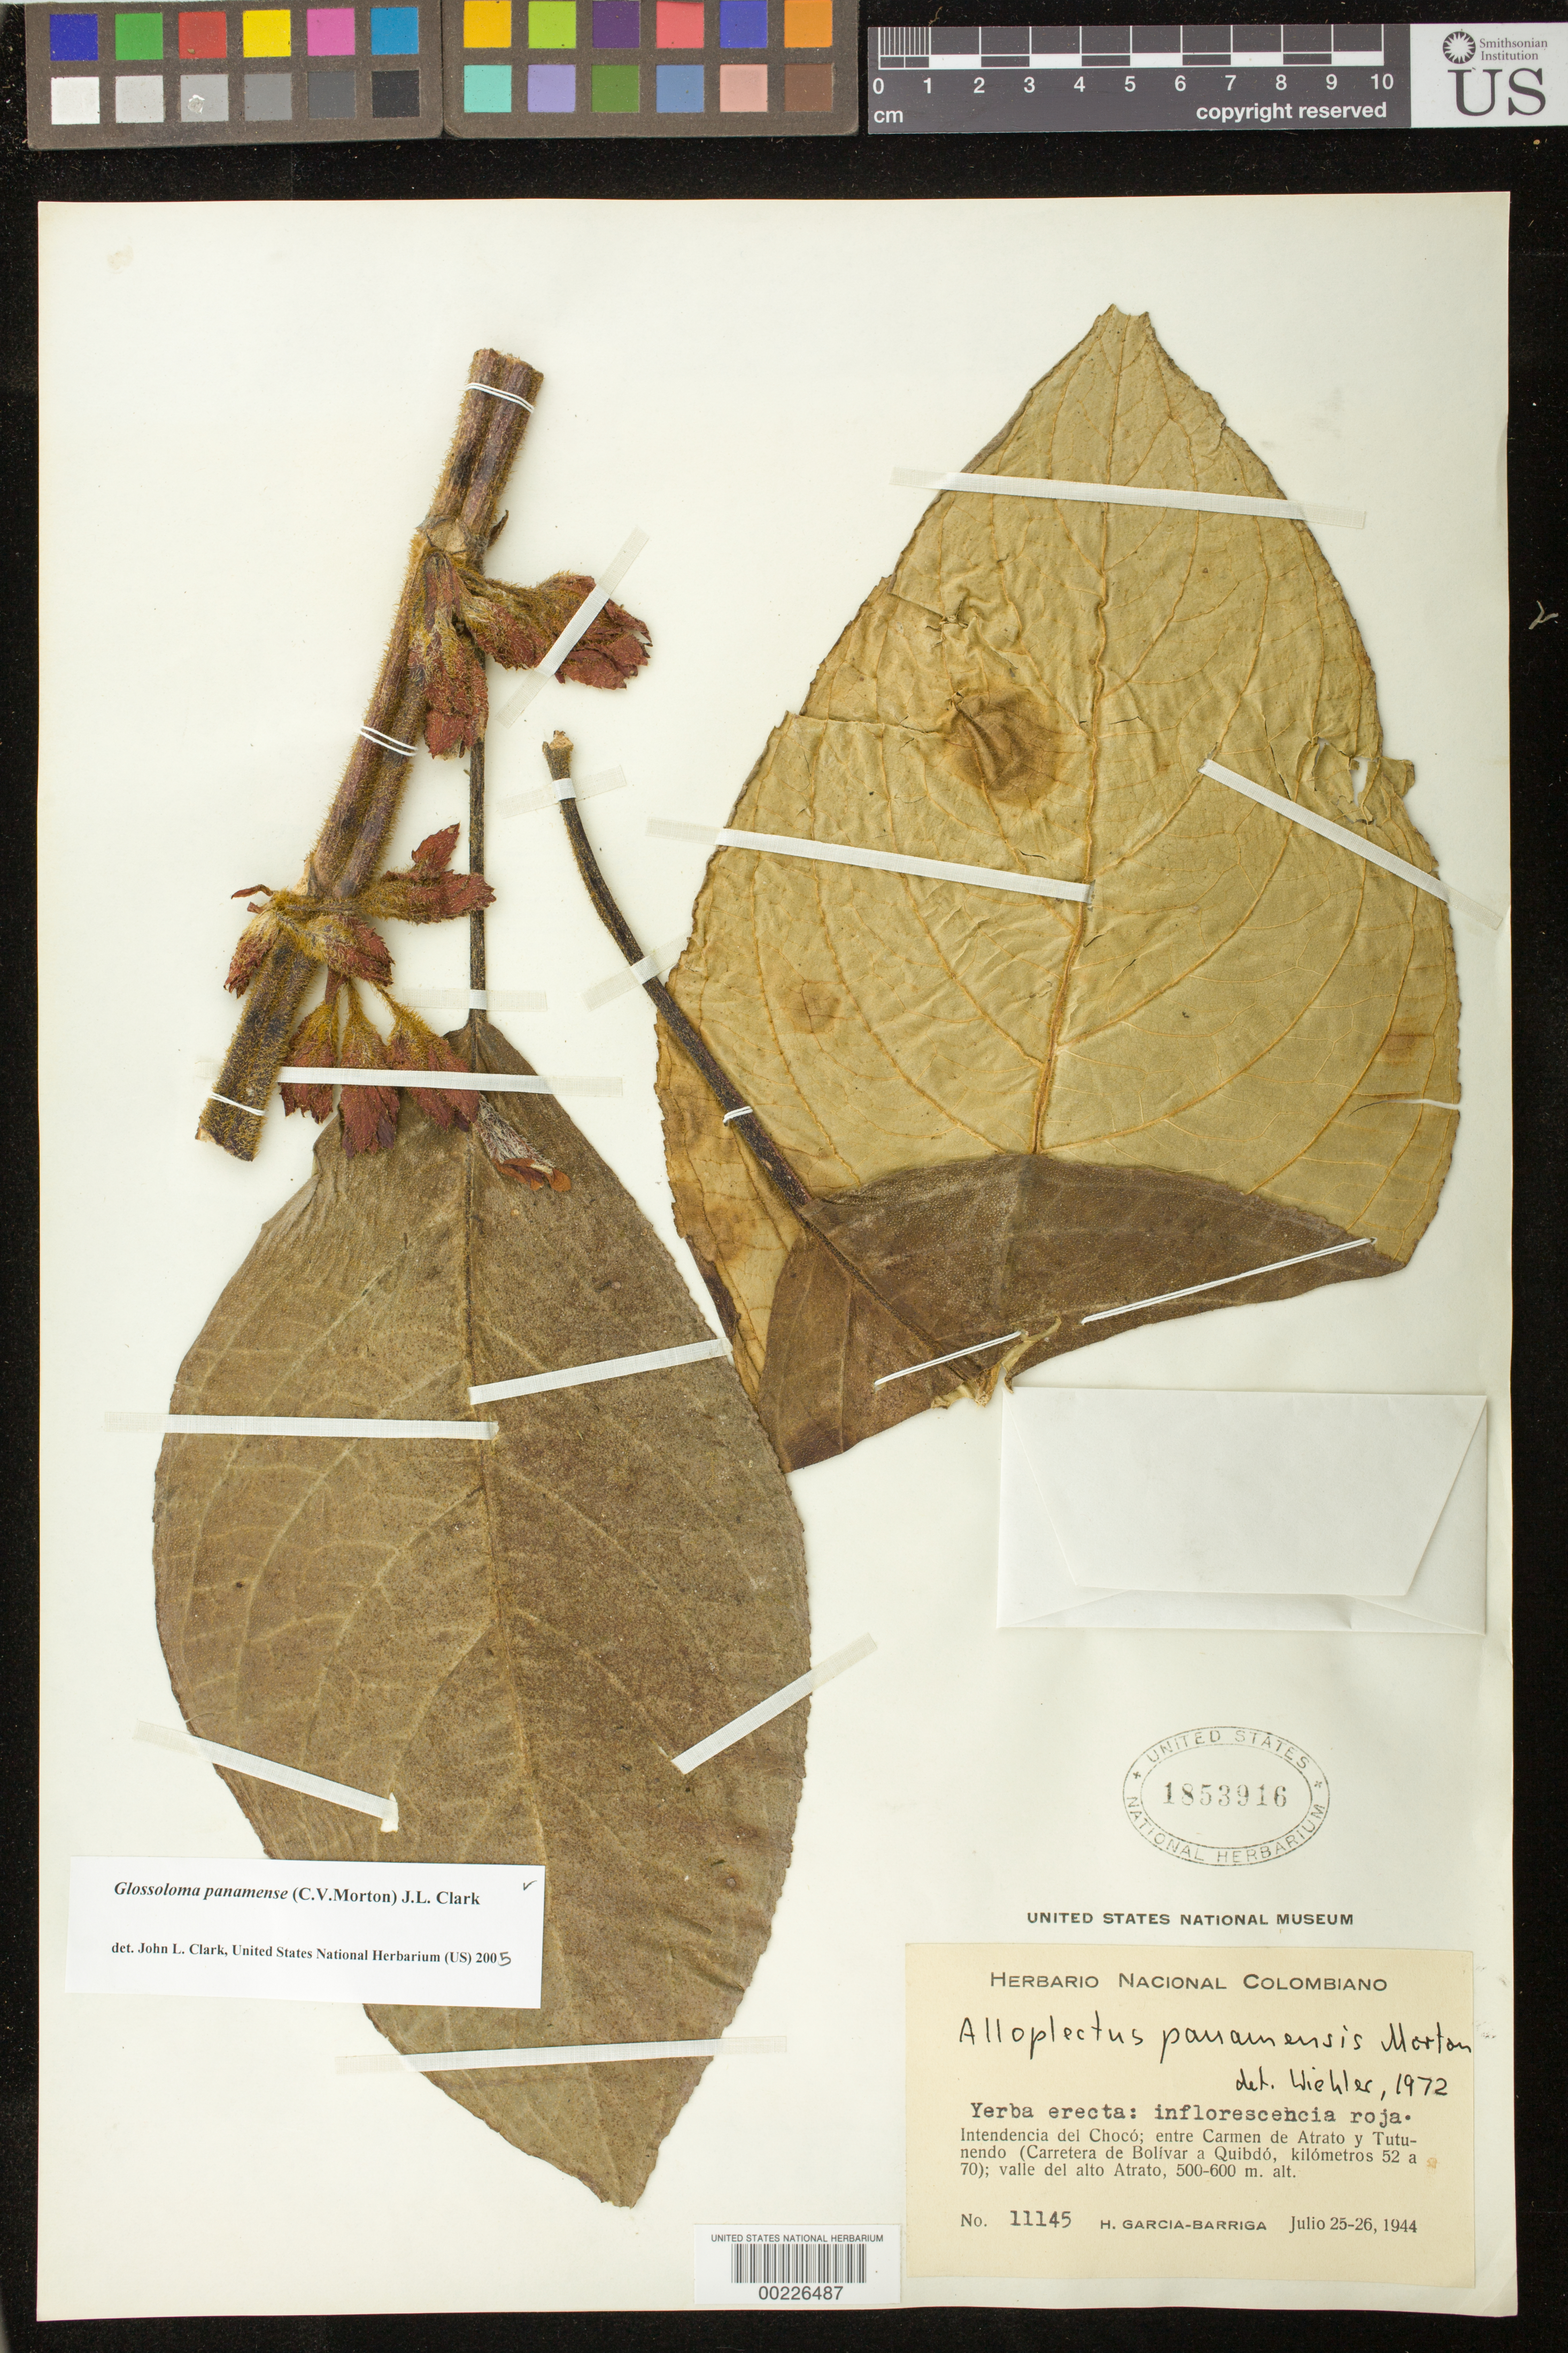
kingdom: Plantae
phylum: Tracheophyta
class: Magnoliopsida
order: Lamiales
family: Gesneriaceae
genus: Glossoloma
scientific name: Glossoloma panamense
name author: (C.V. Morton) J.L. Clark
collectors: H. García Barriga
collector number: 11145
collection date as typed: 25-26 Jul 1944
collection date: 1944-07-25/1944-07-26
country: Colombia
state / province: Chocó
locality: Entre Carmen de Atrato y Tutunendo (Carretera de Bolivar a Quibdo, km52-70), valle del alto Atrato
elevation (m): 500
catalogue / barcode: US 1853916